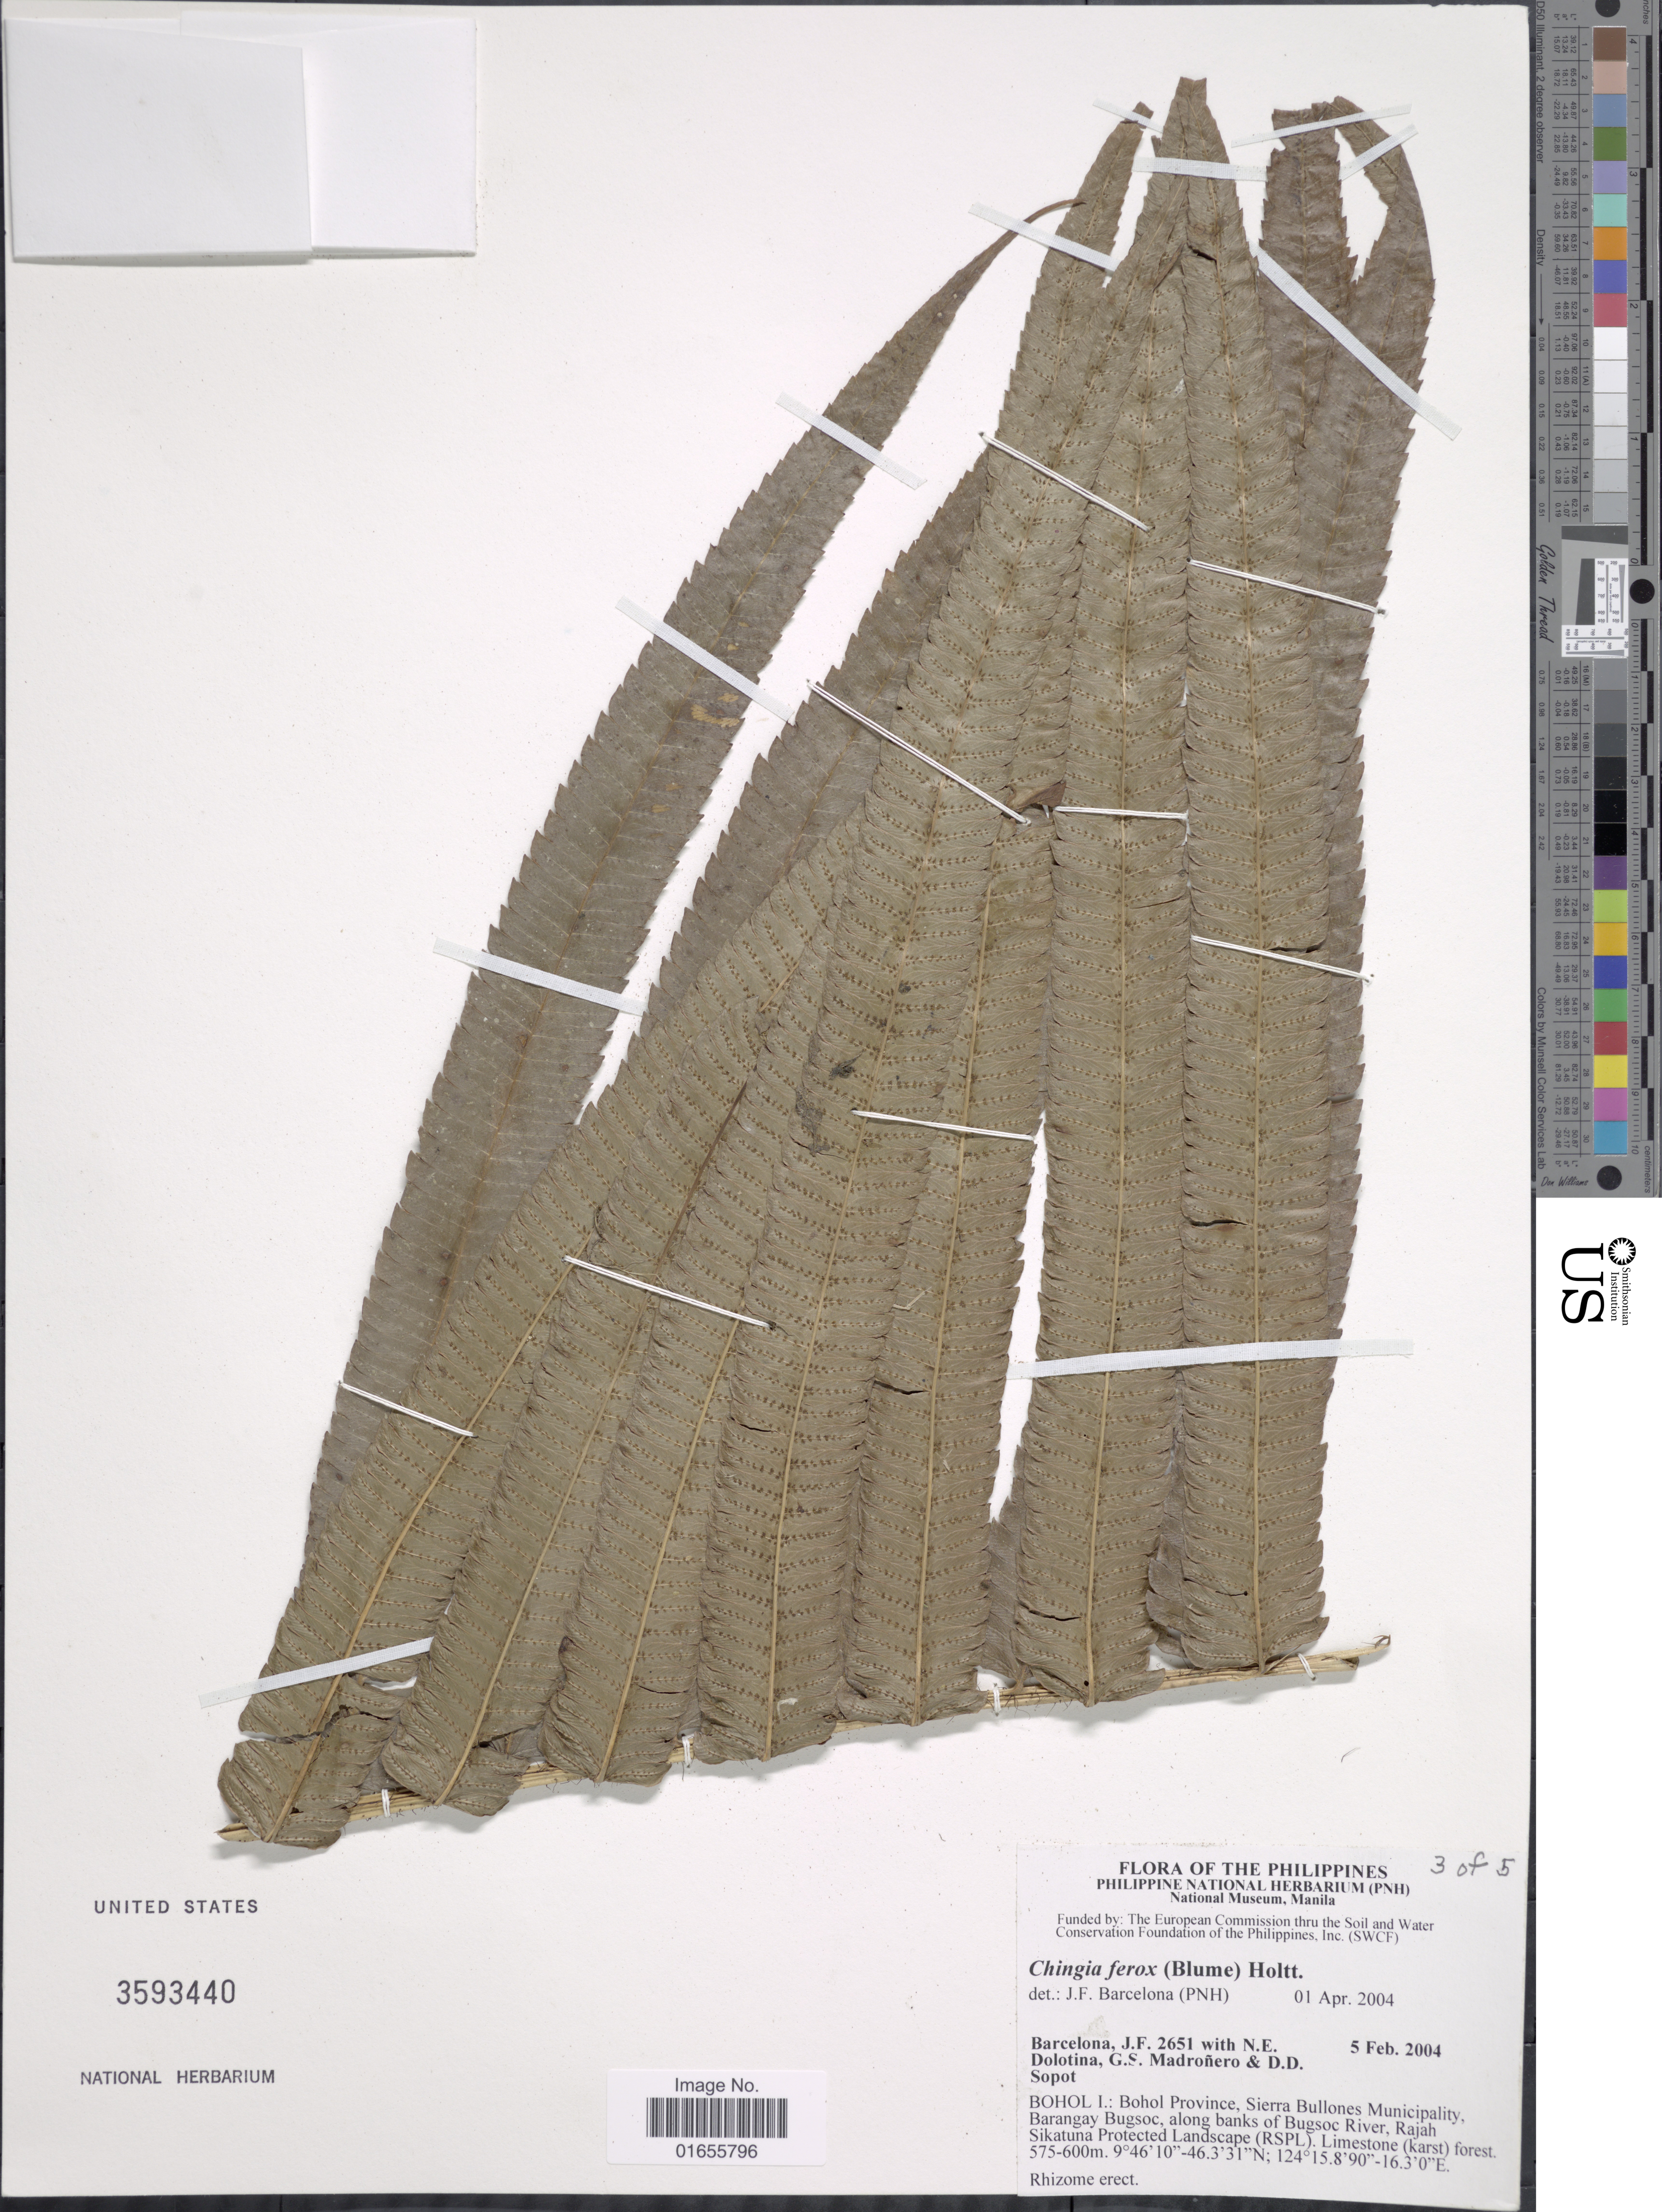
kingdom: Plantae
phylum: Tracheophyta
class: Polypodiopsida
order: Polypodiales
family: Thelypteridaceae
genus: Chingia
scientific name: Chingia ferox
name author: (Blume) Holttum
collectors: J. F. Barcelona, N. Dolotina, D. Sopot & D. Sopot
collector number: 2651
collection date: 2004-02-05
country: Philippines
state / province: Central Visayas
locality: Bohol I: Bohol Province, Sierra Bullones Municipality, Barangay Bugsoc, along banks of Bugsoc River, Rajah Sikatuna Protected Landscape (RSPL). Limestone (karst) forest.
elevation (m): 575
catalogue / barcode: US 3593440